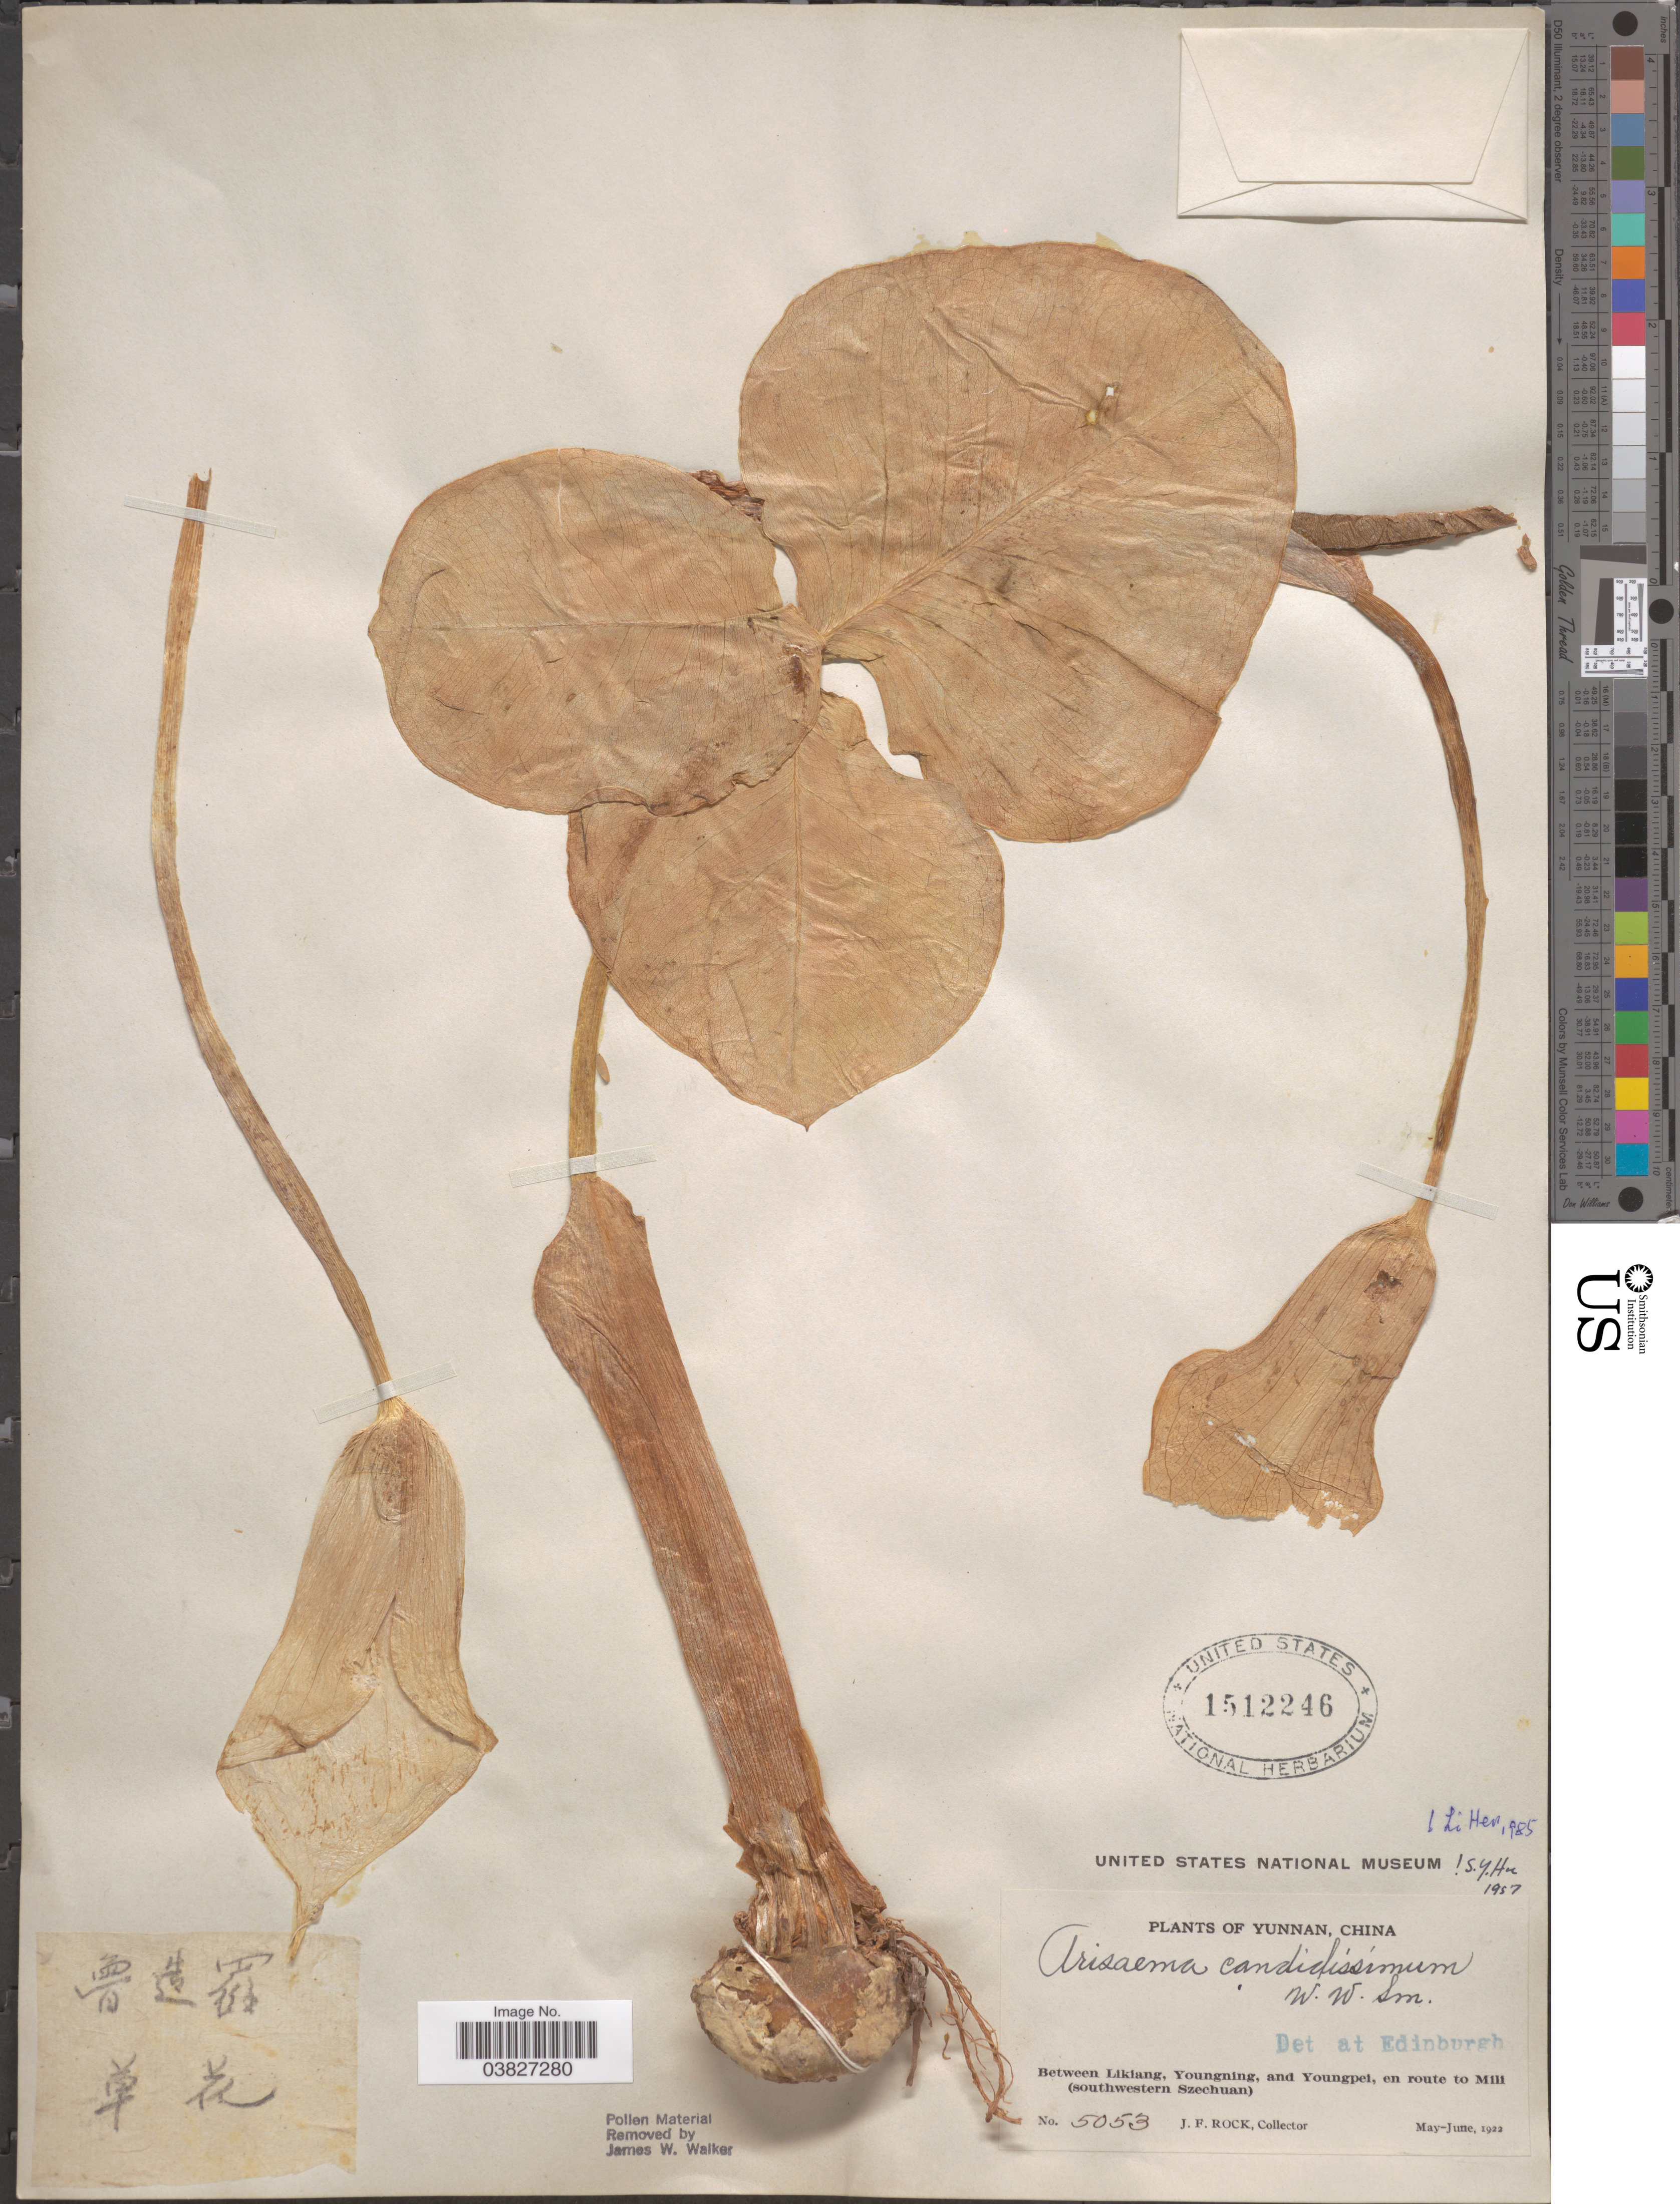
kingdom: Plantae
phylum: Tracheophyta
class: Liliopsida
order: Alismatales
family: Araceae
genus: Arisaema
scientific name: Arisaema candidissimum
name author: W.W. Sm.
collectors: J. Rock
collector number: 5053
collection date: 1922-05/1922-06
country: China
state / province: Yunnan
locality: Between Likiang, Youngning, and Youngpei, en route to Mili (southwestern Szechuan).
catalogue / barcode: US 1512246